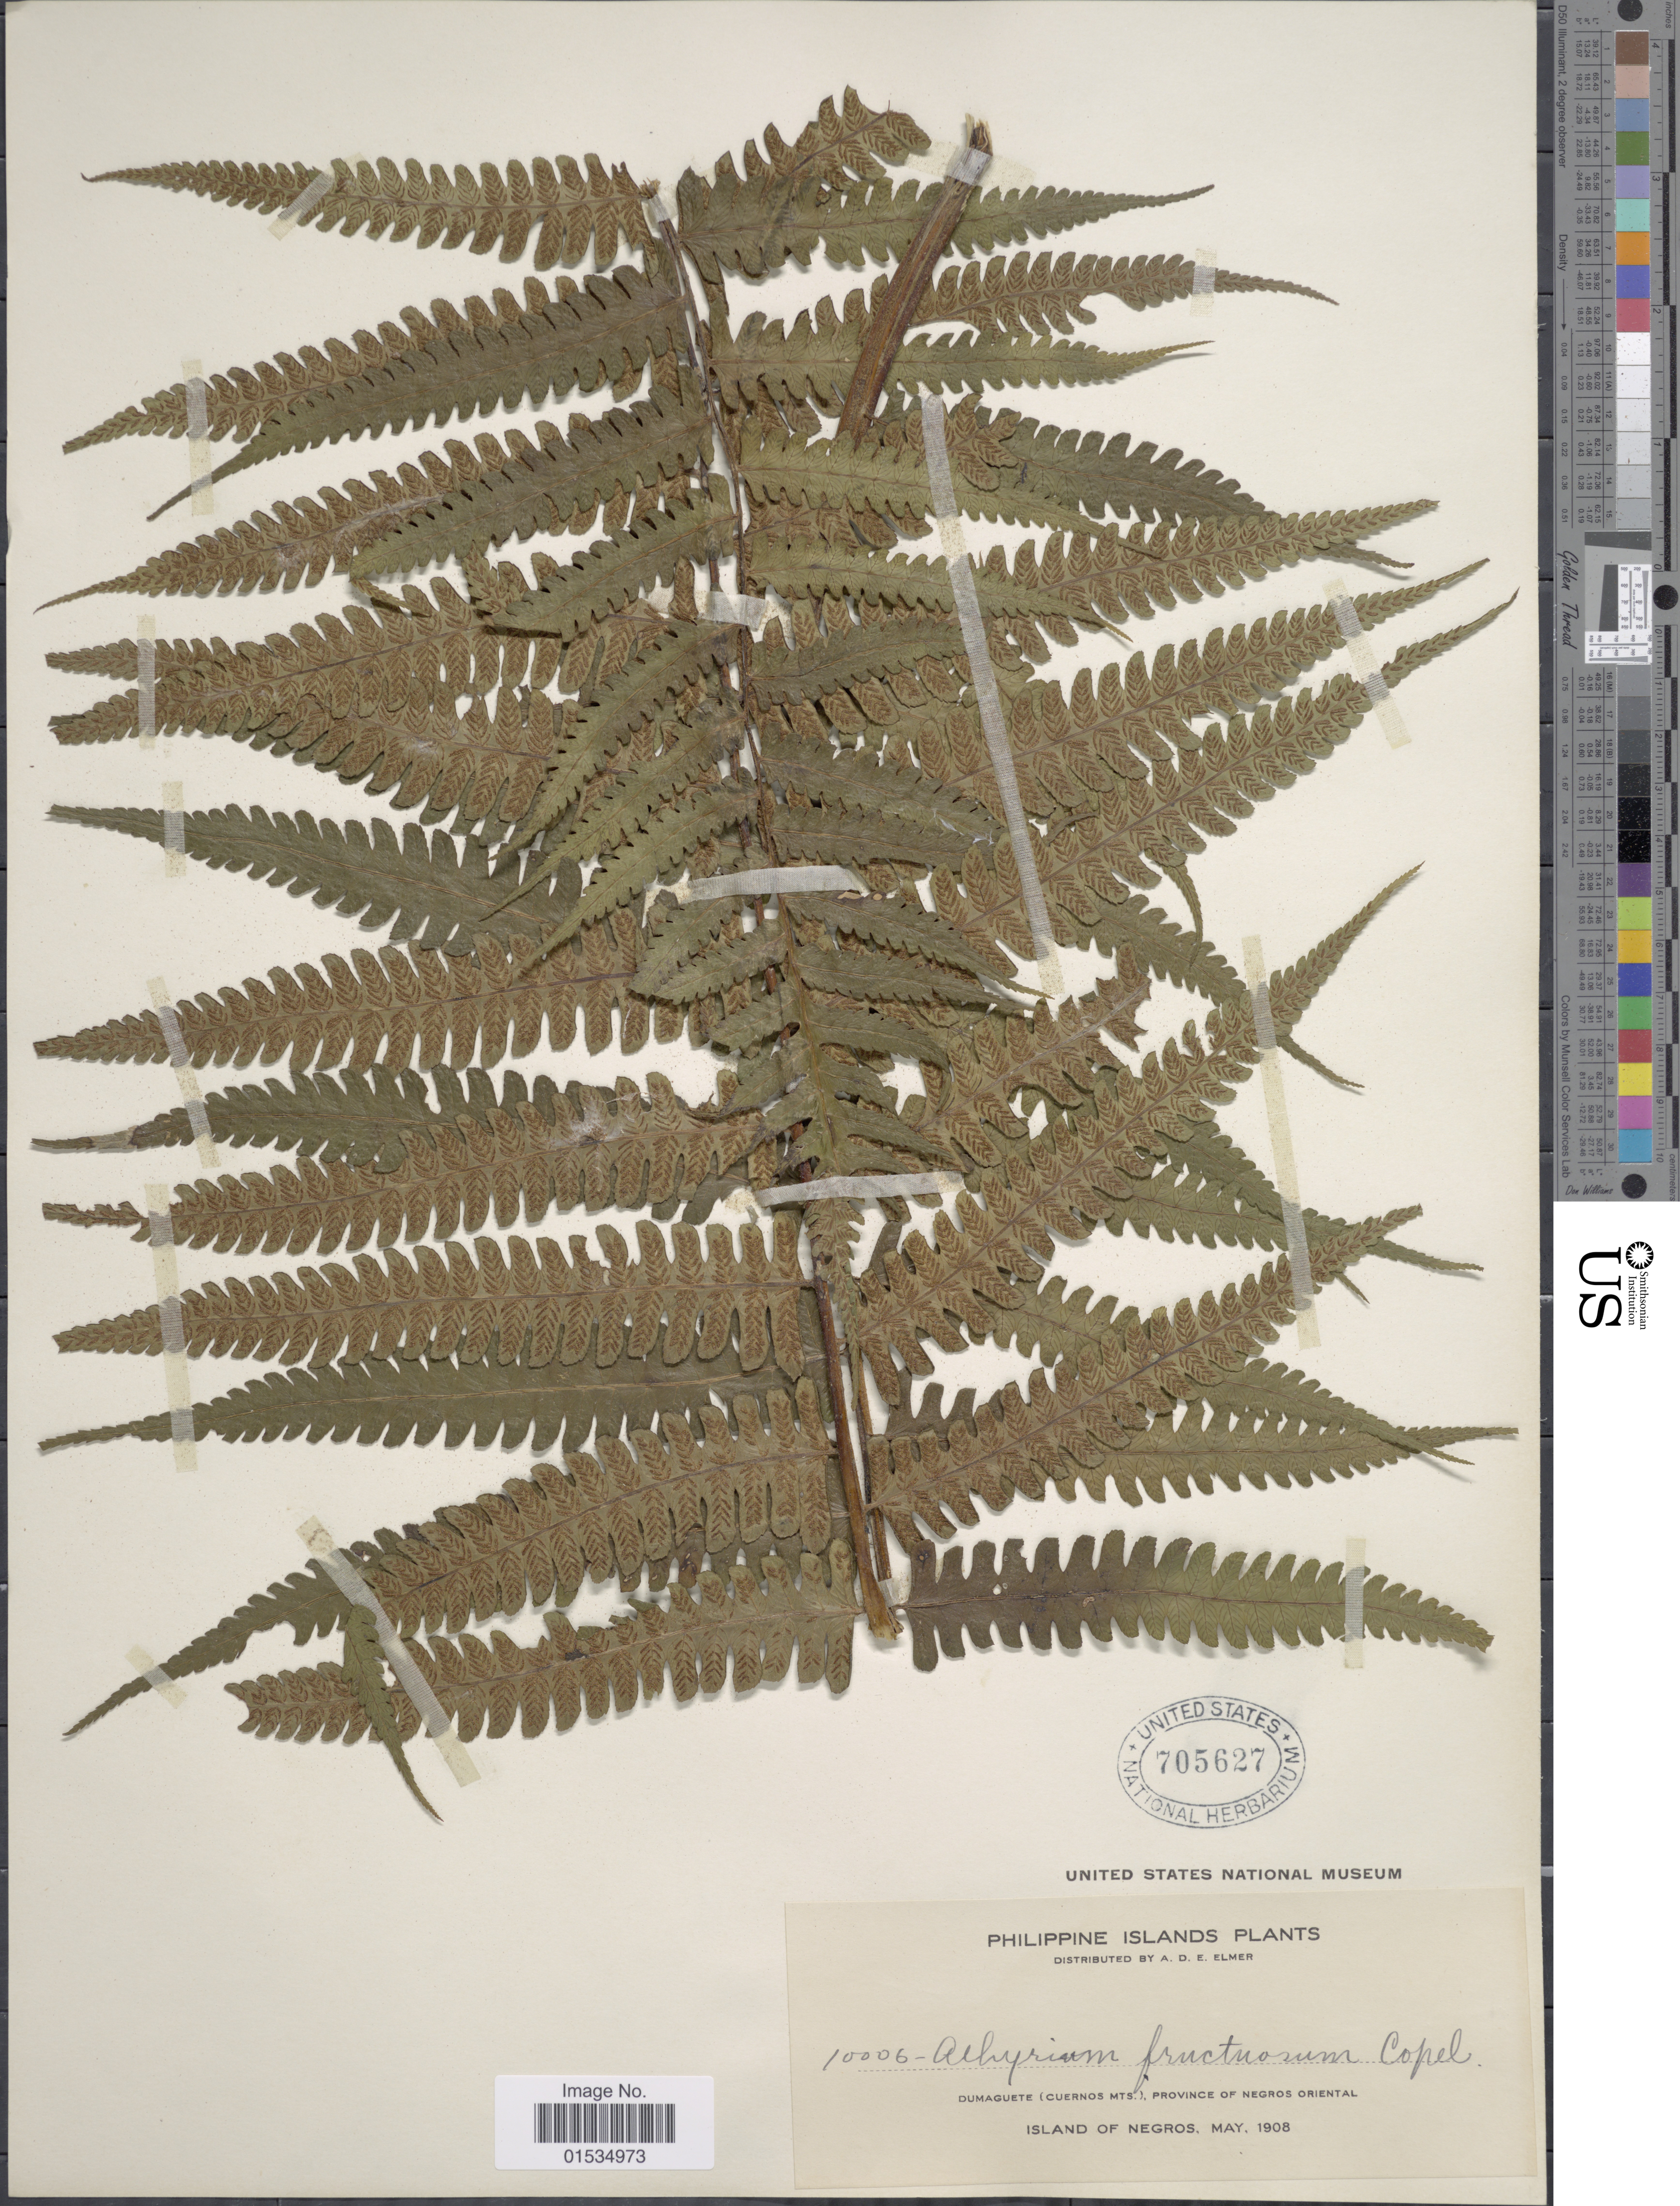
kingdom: Plantae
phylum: Tracheophyta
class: Polypodiopsida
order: Polypodiales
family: Athyriaceae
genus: Diplazium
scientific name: Diplazium fructuosum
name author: Copel.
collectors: A. D. E. Elmer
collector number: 10006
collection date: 1908-05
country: Philippines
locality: Dumaguete (Cuernos Mts.), Province of Negros Oriental, Island of Negros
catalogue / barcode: US 705627